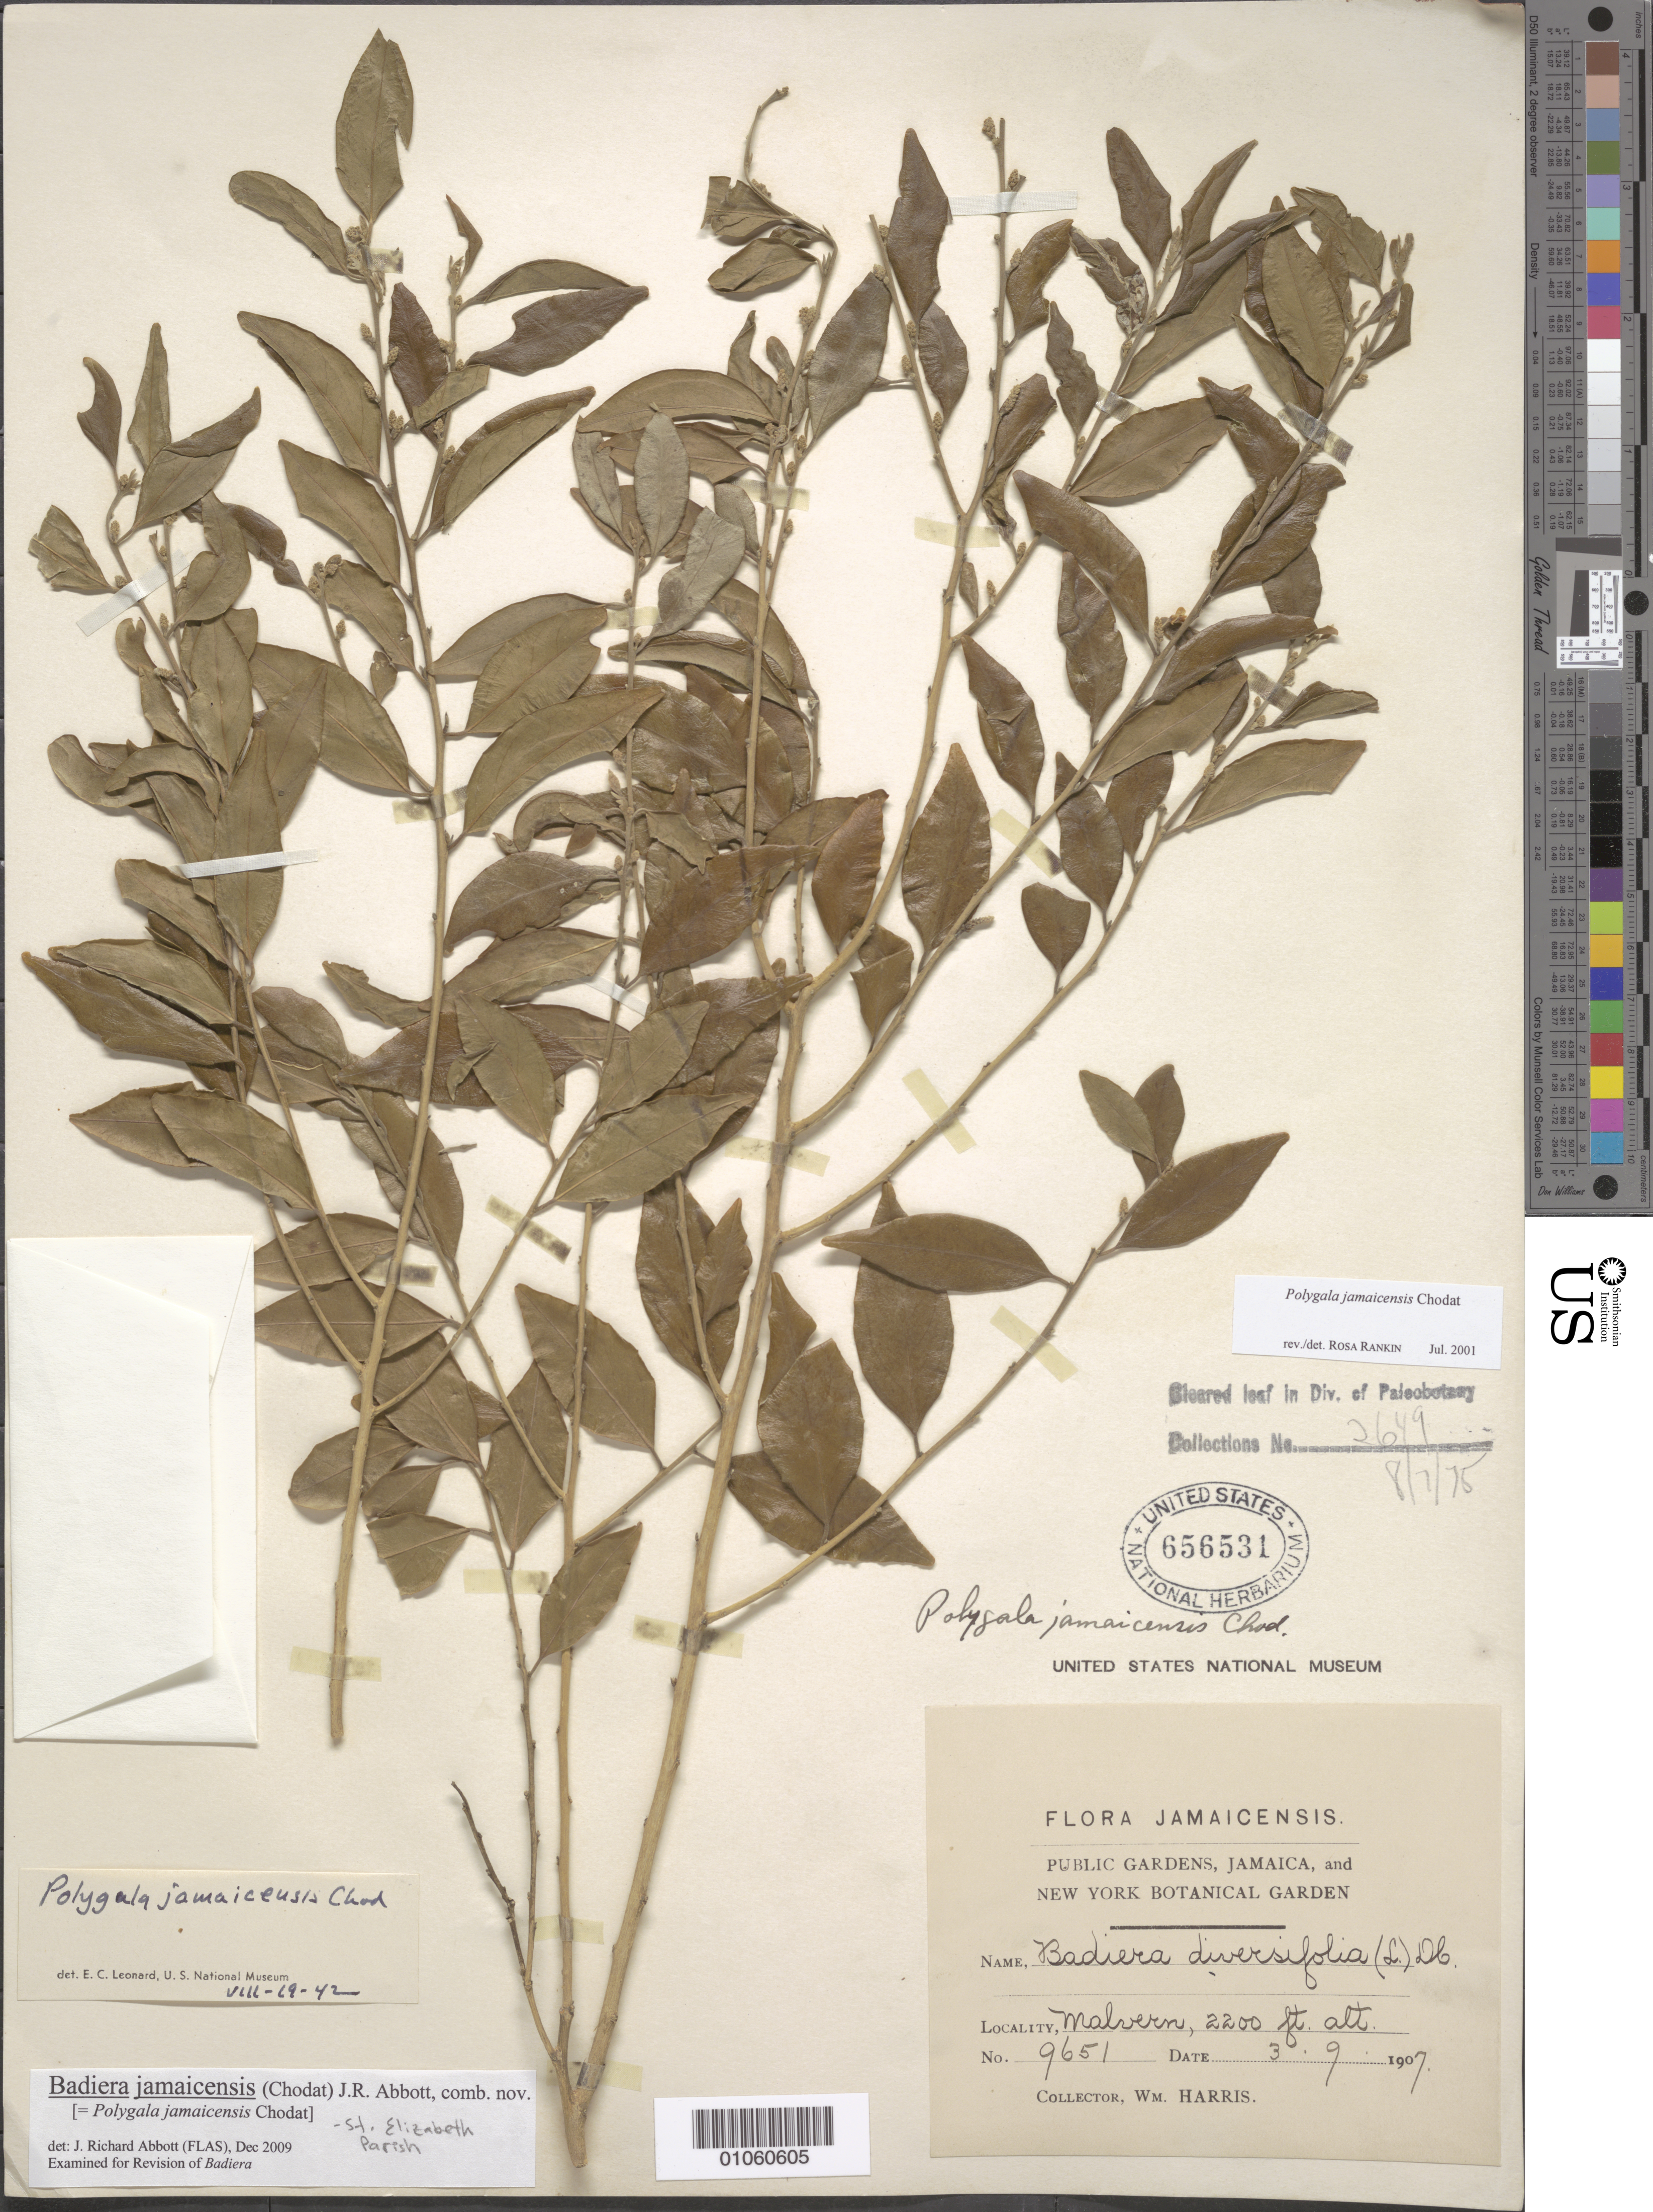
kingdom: Plantae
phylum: Tracheophyta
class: Magnoliopsida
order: Fabales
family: Polygalaceae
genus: Polygala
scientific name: Polygala jamaicensis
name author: Chodat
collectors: W. Harris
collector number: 9651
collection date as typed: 03 Sep 1907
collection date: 1907-09-03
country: Jamaica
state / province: Saint Elizabeth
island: Jamaica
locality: Malvern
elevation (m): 671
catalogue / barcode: US 656531